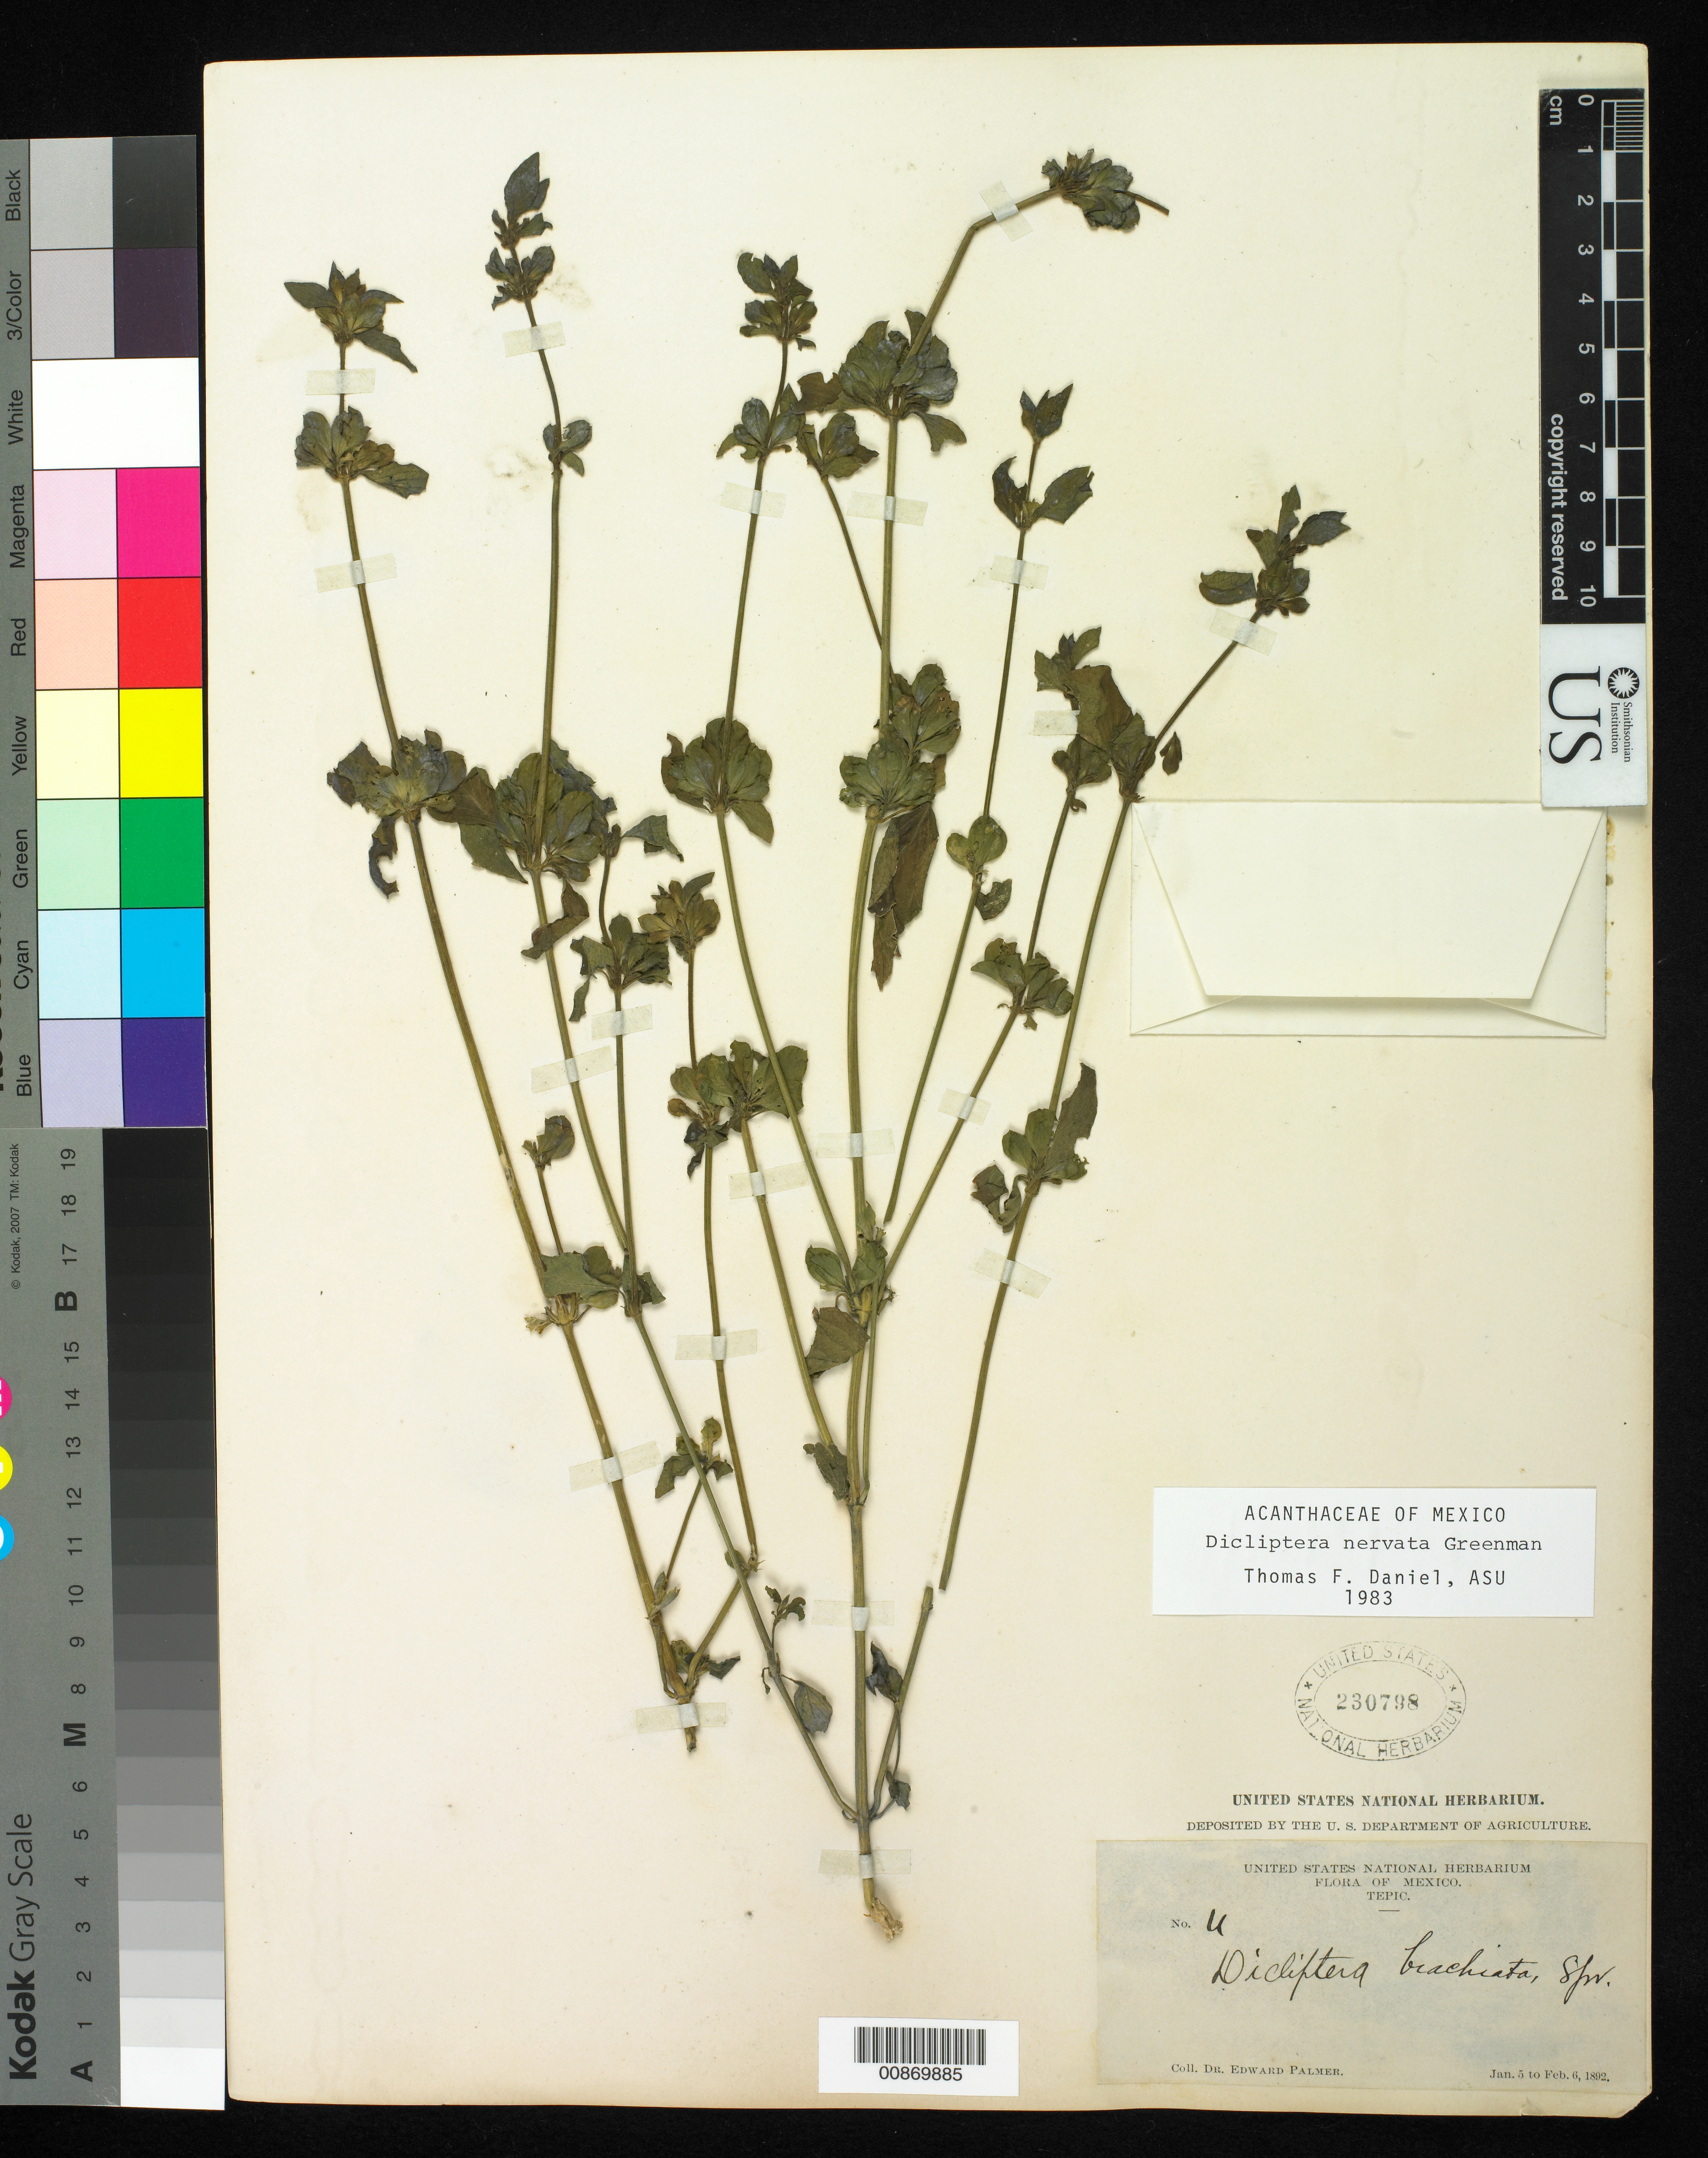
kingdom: Plantae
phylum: Tracheophyta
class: Magnoliopsida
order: Lamiales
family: Acanthaceae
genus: Dicliptera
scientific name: Dicliptera nervata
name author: Greenm.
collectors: E. Palmer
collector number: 4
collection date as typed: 05 Jan 1892 to 06 Feb 1892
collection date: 1892-01-05/1892-02-06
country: Mexico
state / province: Nayarit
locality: Tepic, Nayarit.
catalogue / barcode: US 230798